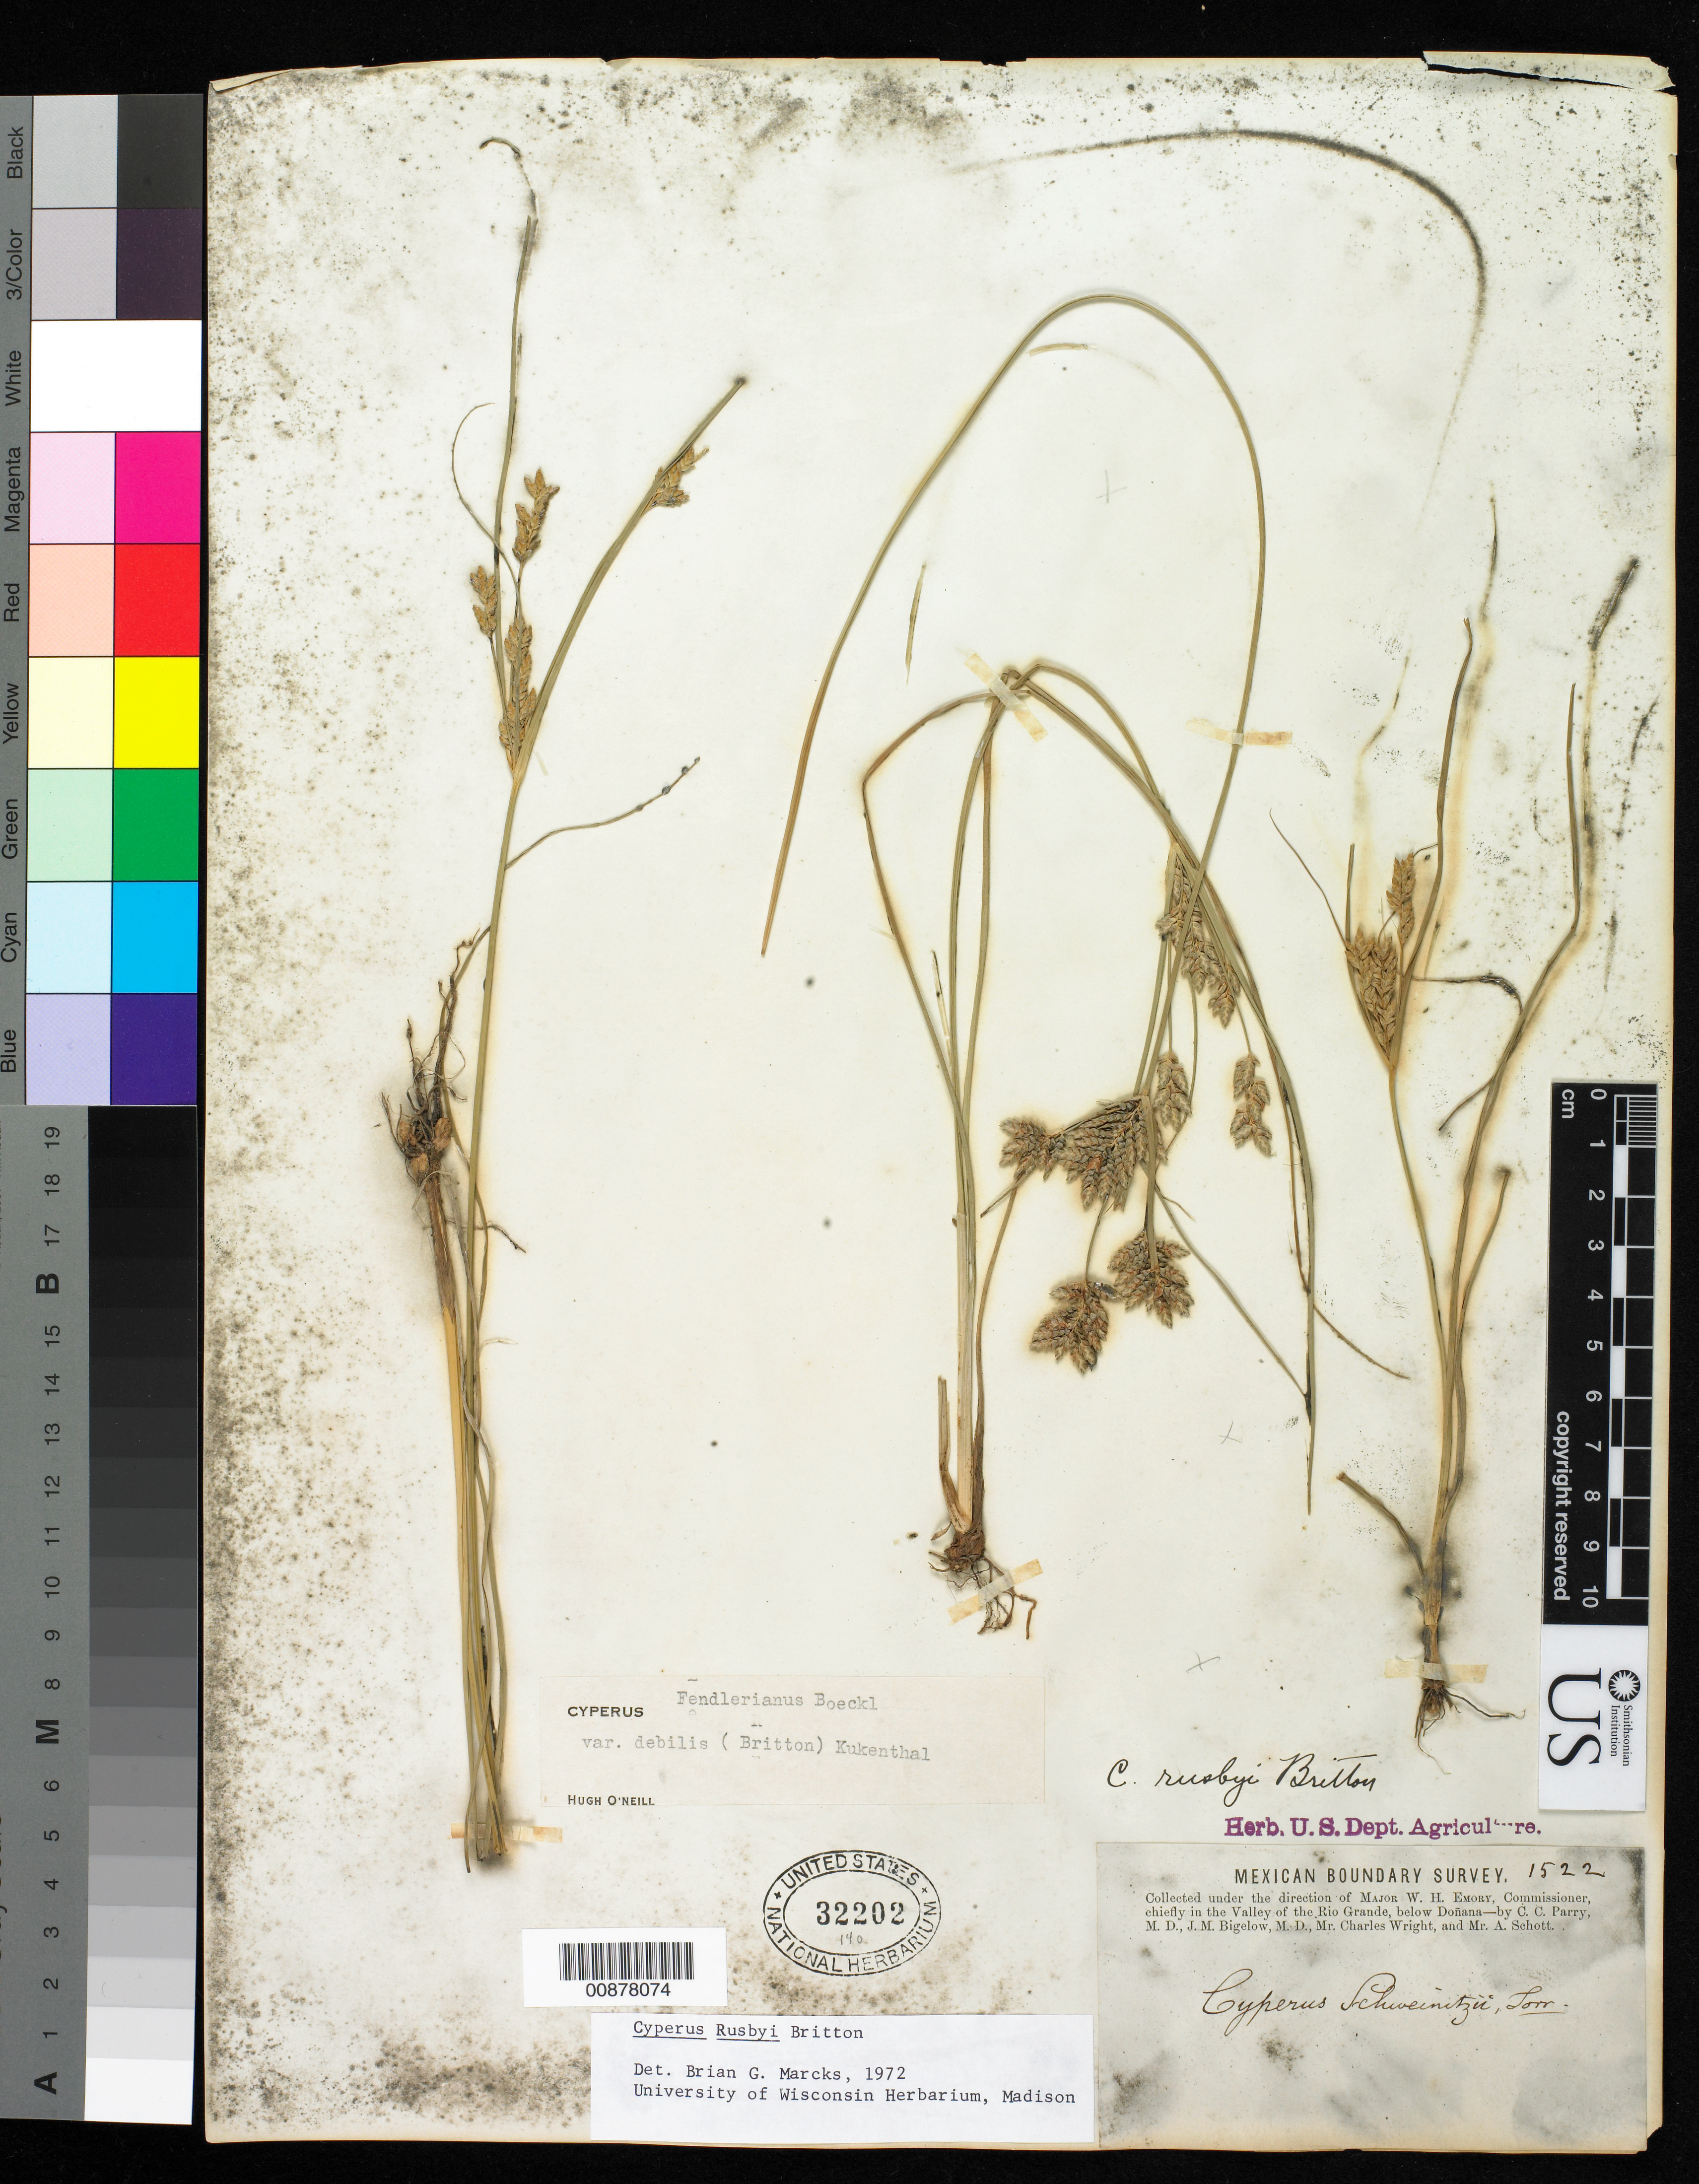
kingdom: Plantae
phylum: Tracheophyta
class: Liliopsida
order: Poales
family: Cyperaceae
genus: Cyperus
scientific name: Cyperus sphaerolepis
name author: Boeckeler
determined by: Strong, Mark T., (BOT), Smithsonian Institution - National Museum of Natural History (UNITED STATES)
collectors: C. C. Parry, J. M. Bigelow, C. Wright & A. C. V. Schott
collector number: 1522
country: United States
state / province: New Mexico / Texas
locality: Valley of the Rio Grande, below Doñana.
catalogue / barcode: US 32202